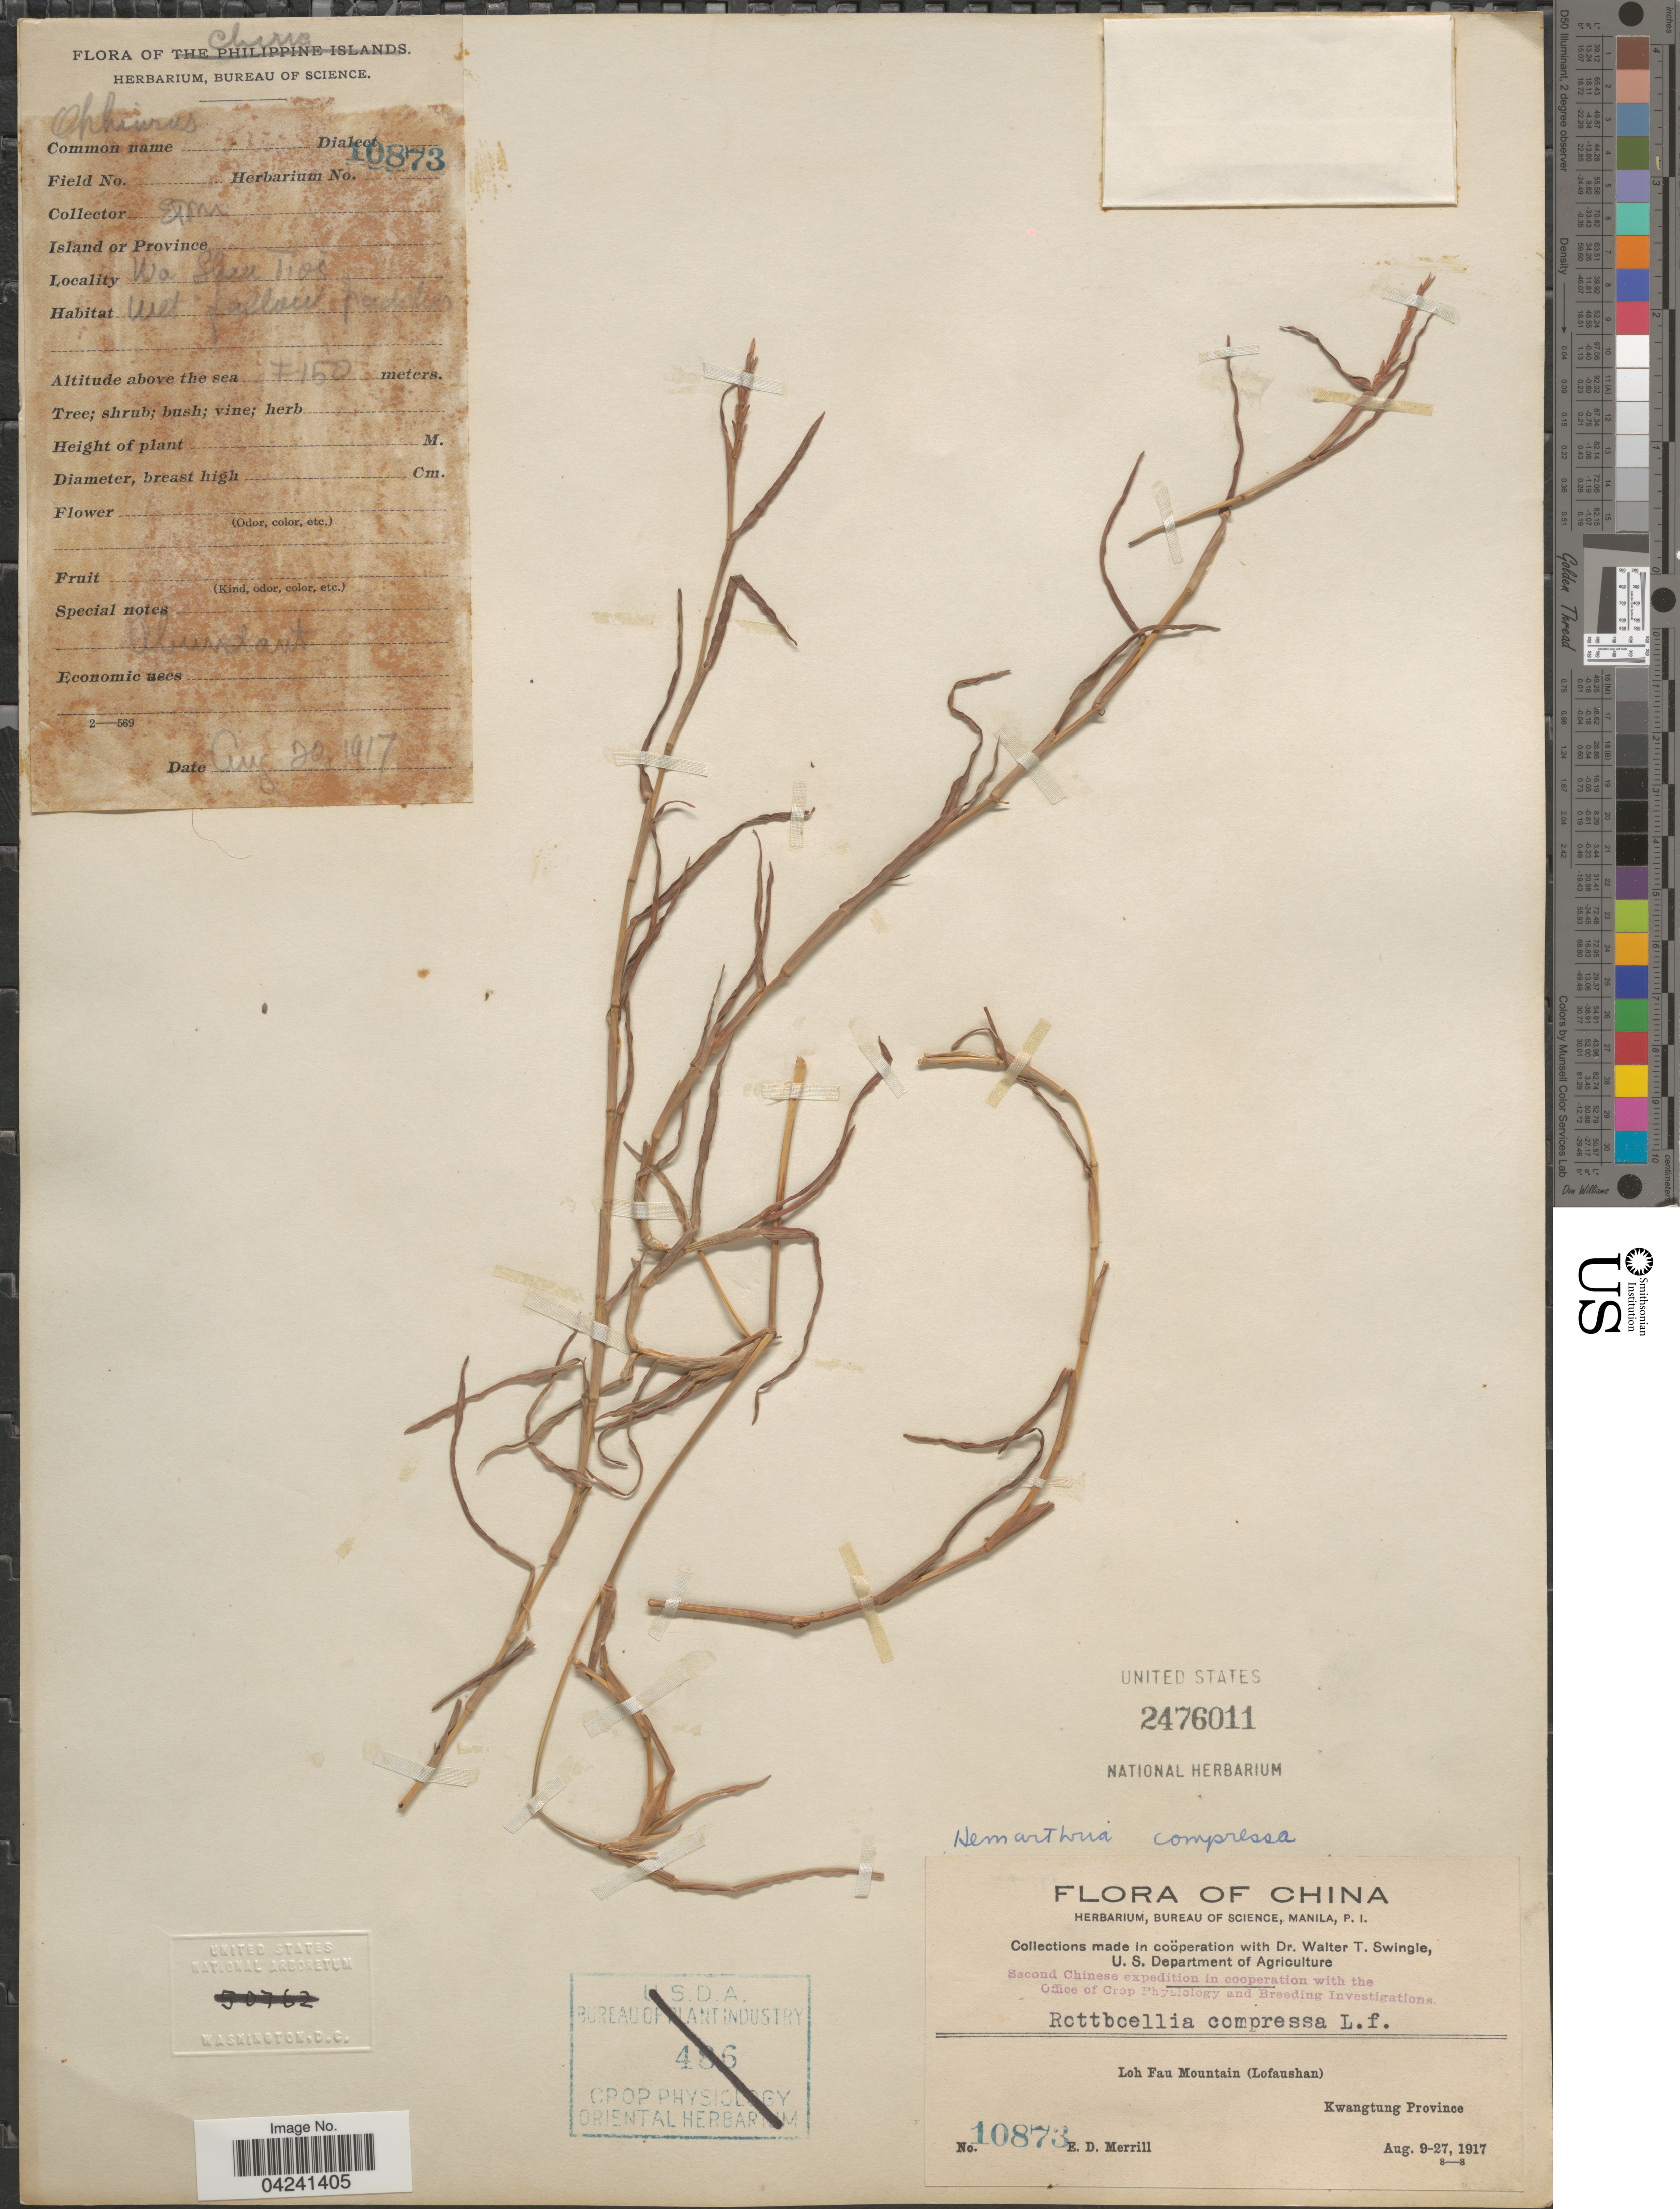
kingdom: Plantae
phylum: Tracheophyta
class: Liliopsida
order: Poales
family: Poaceae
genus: Hemarthria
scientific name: Hemarthria compressa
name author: (L.) R. Br.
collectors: E. D. Merrill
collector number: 10873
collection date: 1917-08-20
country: China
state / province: Guangdong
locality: Second Chinese expedition. Loh Fau Mountain (Lofaushan). Kwangtung Province. Wa Shan Tioi.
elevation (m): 150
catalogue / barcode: US 2476011